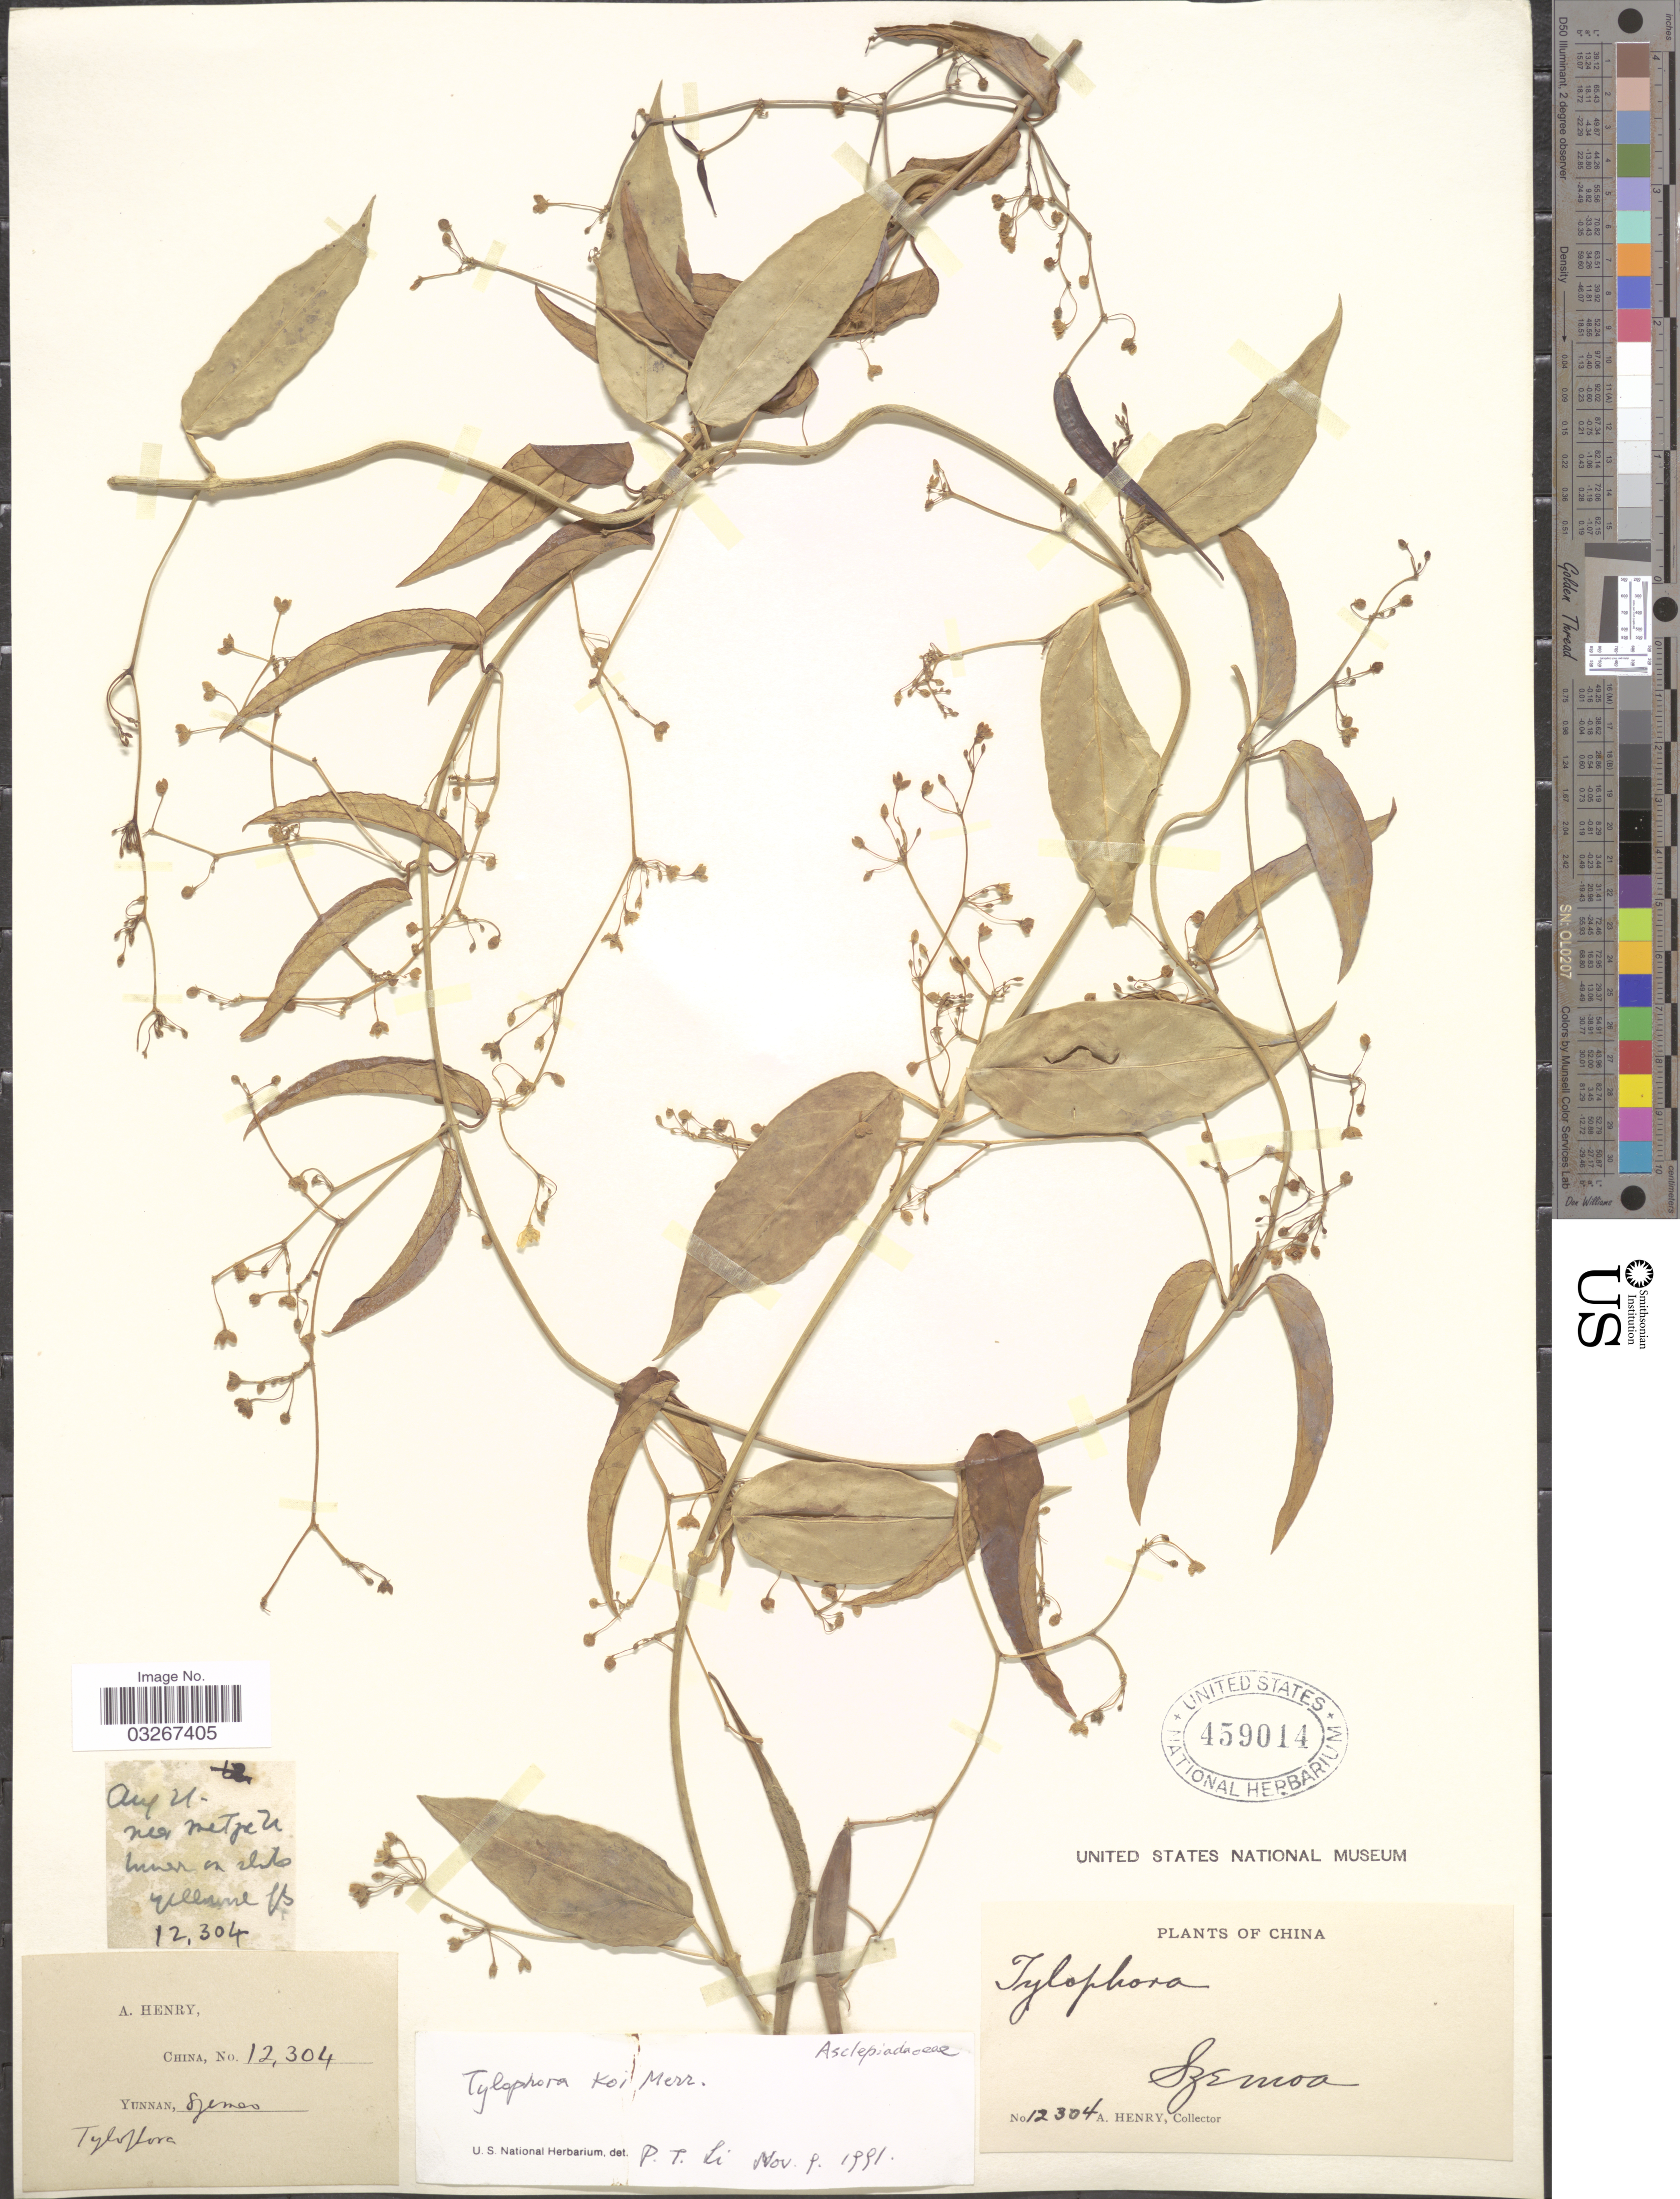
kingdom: Plantae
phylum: Tracheophyta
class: Magnoliopsida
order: Gentianales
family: Apocynaceae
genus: Tylophora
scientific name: Tylophora koi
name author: Merr.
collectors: A. Henry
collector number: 12304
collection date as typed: Transcribed d/m/y: /8/21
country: China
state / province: Yunnan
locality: Szemoa. Near MeTze Zi.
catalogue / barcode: US 459014